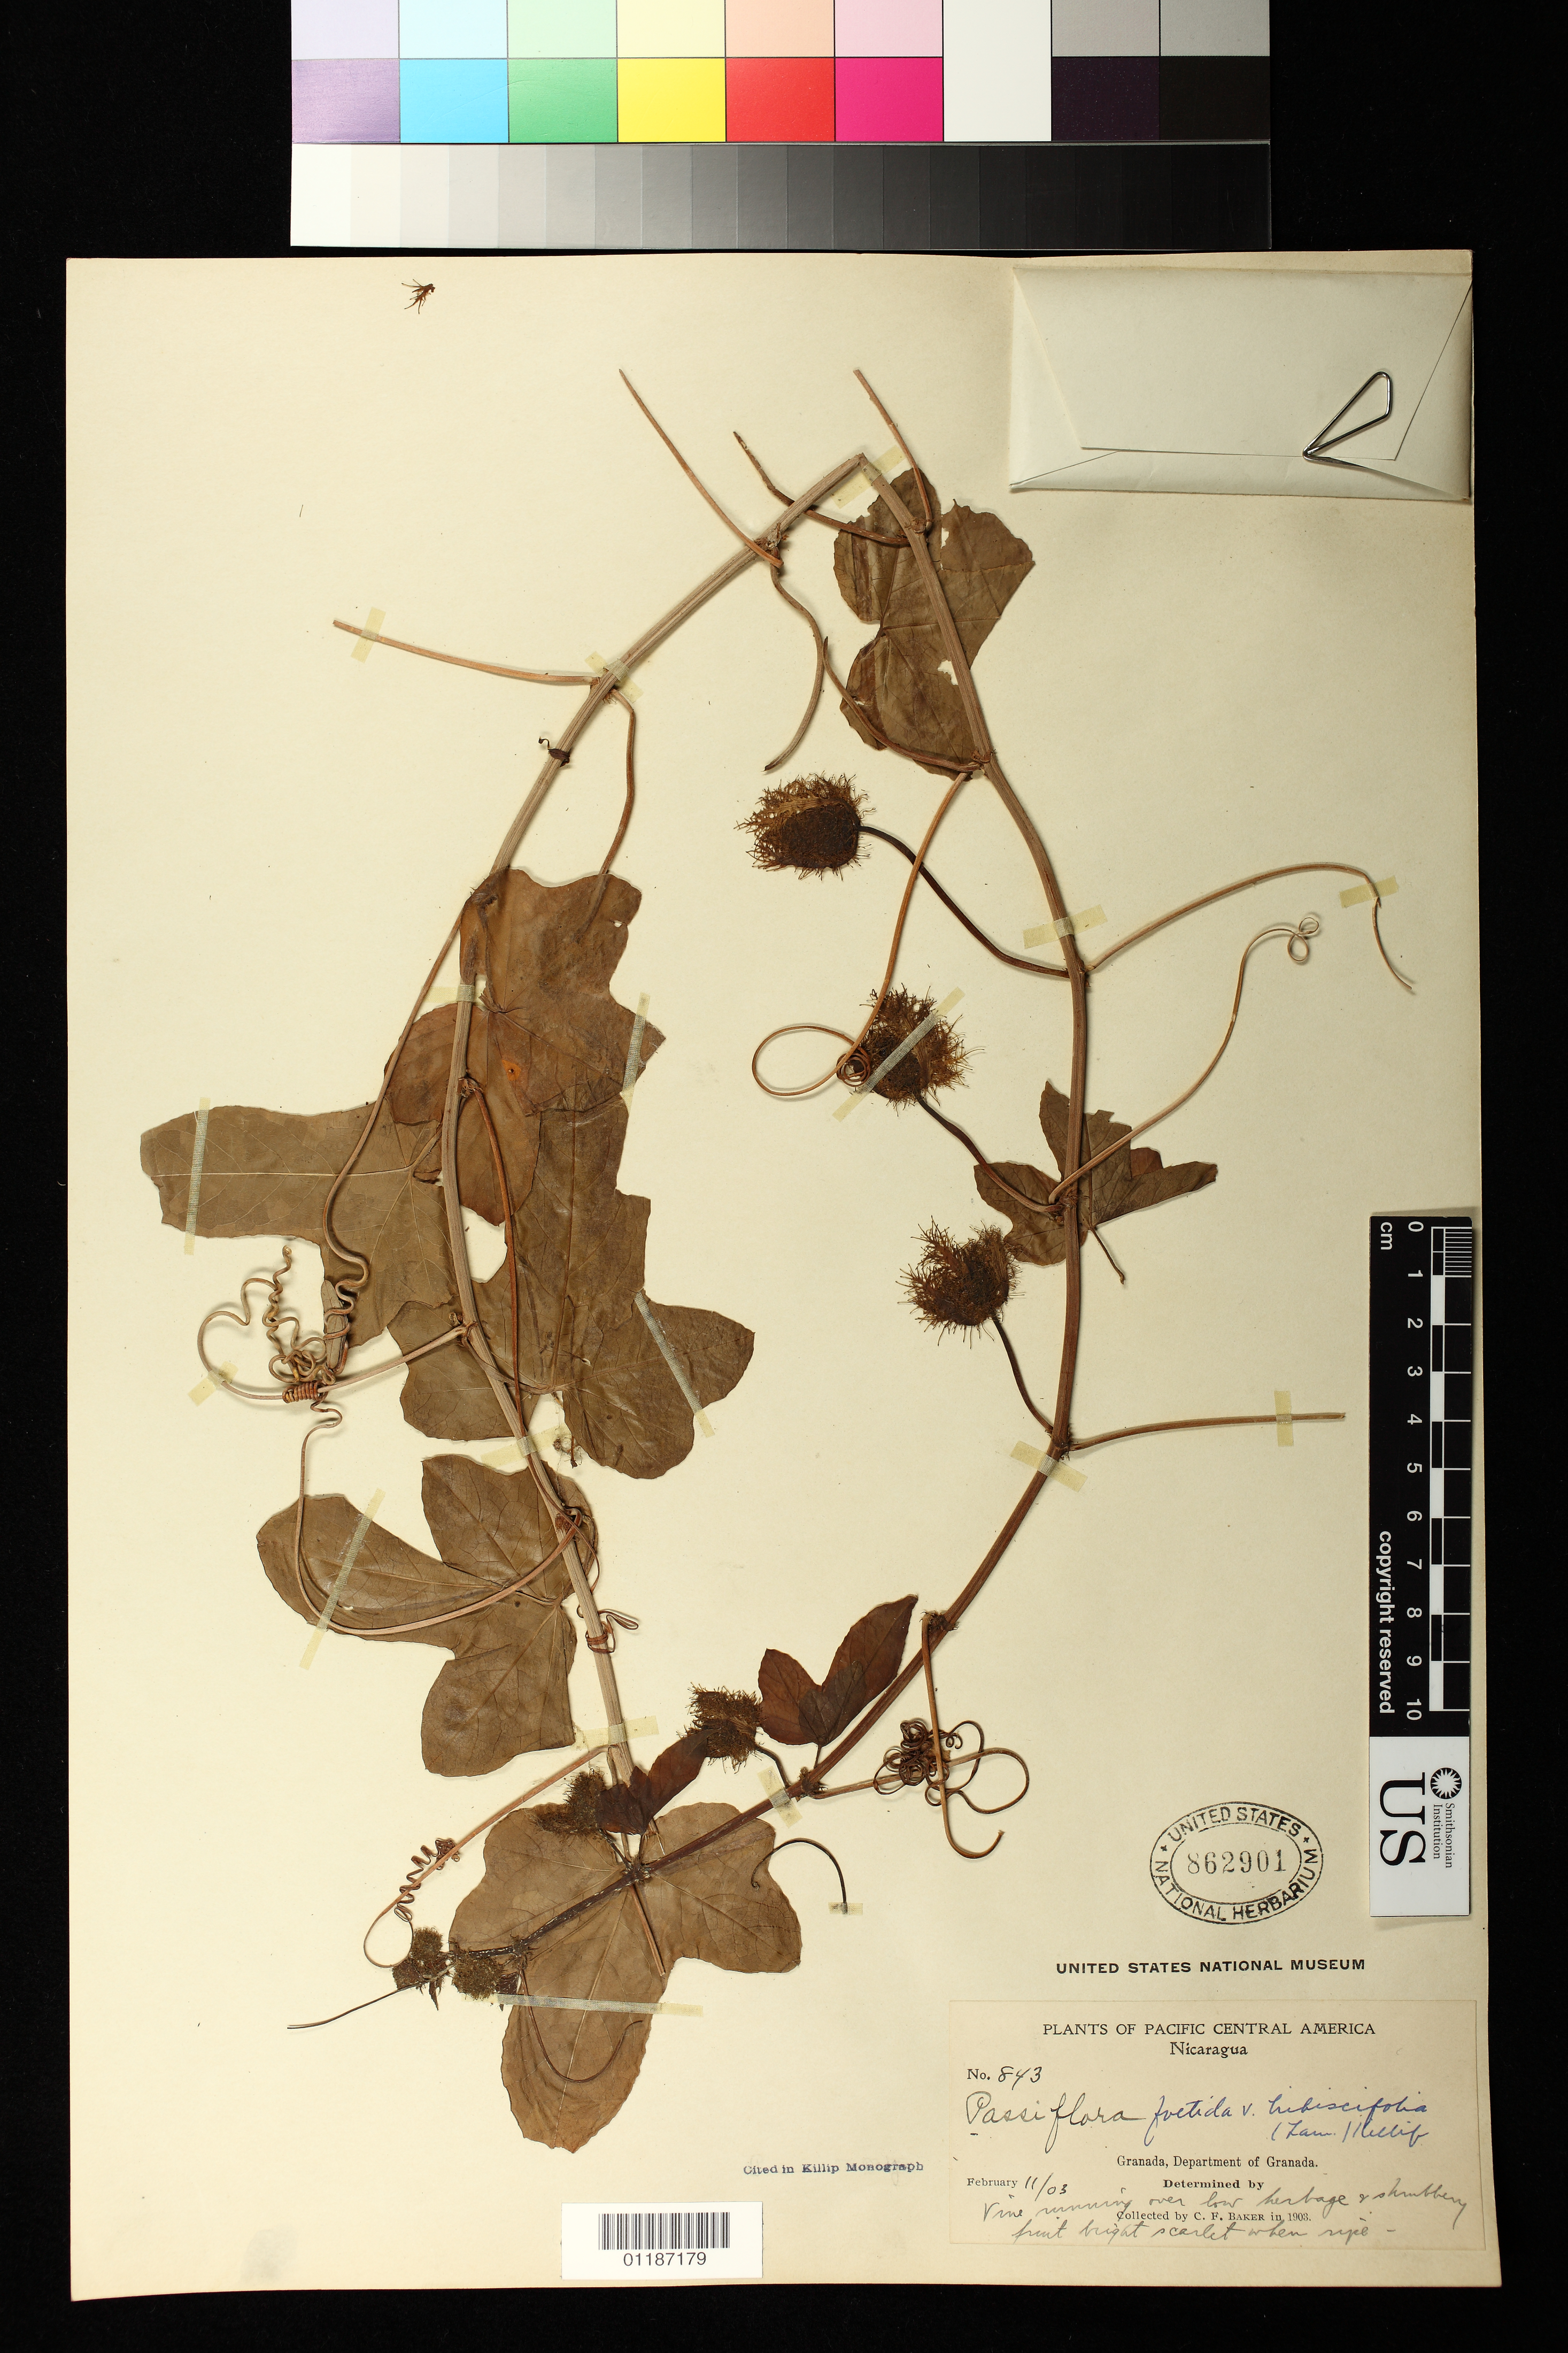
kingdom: Plantae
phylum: Tracheophyta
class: Magnoliopsida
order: Malpighiales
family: Passifloraceae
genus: Passiflora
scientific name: Passiflora foetida var. hibiscifolia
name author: L.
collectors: C. F. Baker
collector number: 843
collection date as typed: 11 Feb 1903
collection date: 1903-02-11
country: Nicaragua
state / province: Granada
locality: Granada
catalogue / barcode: US 862901